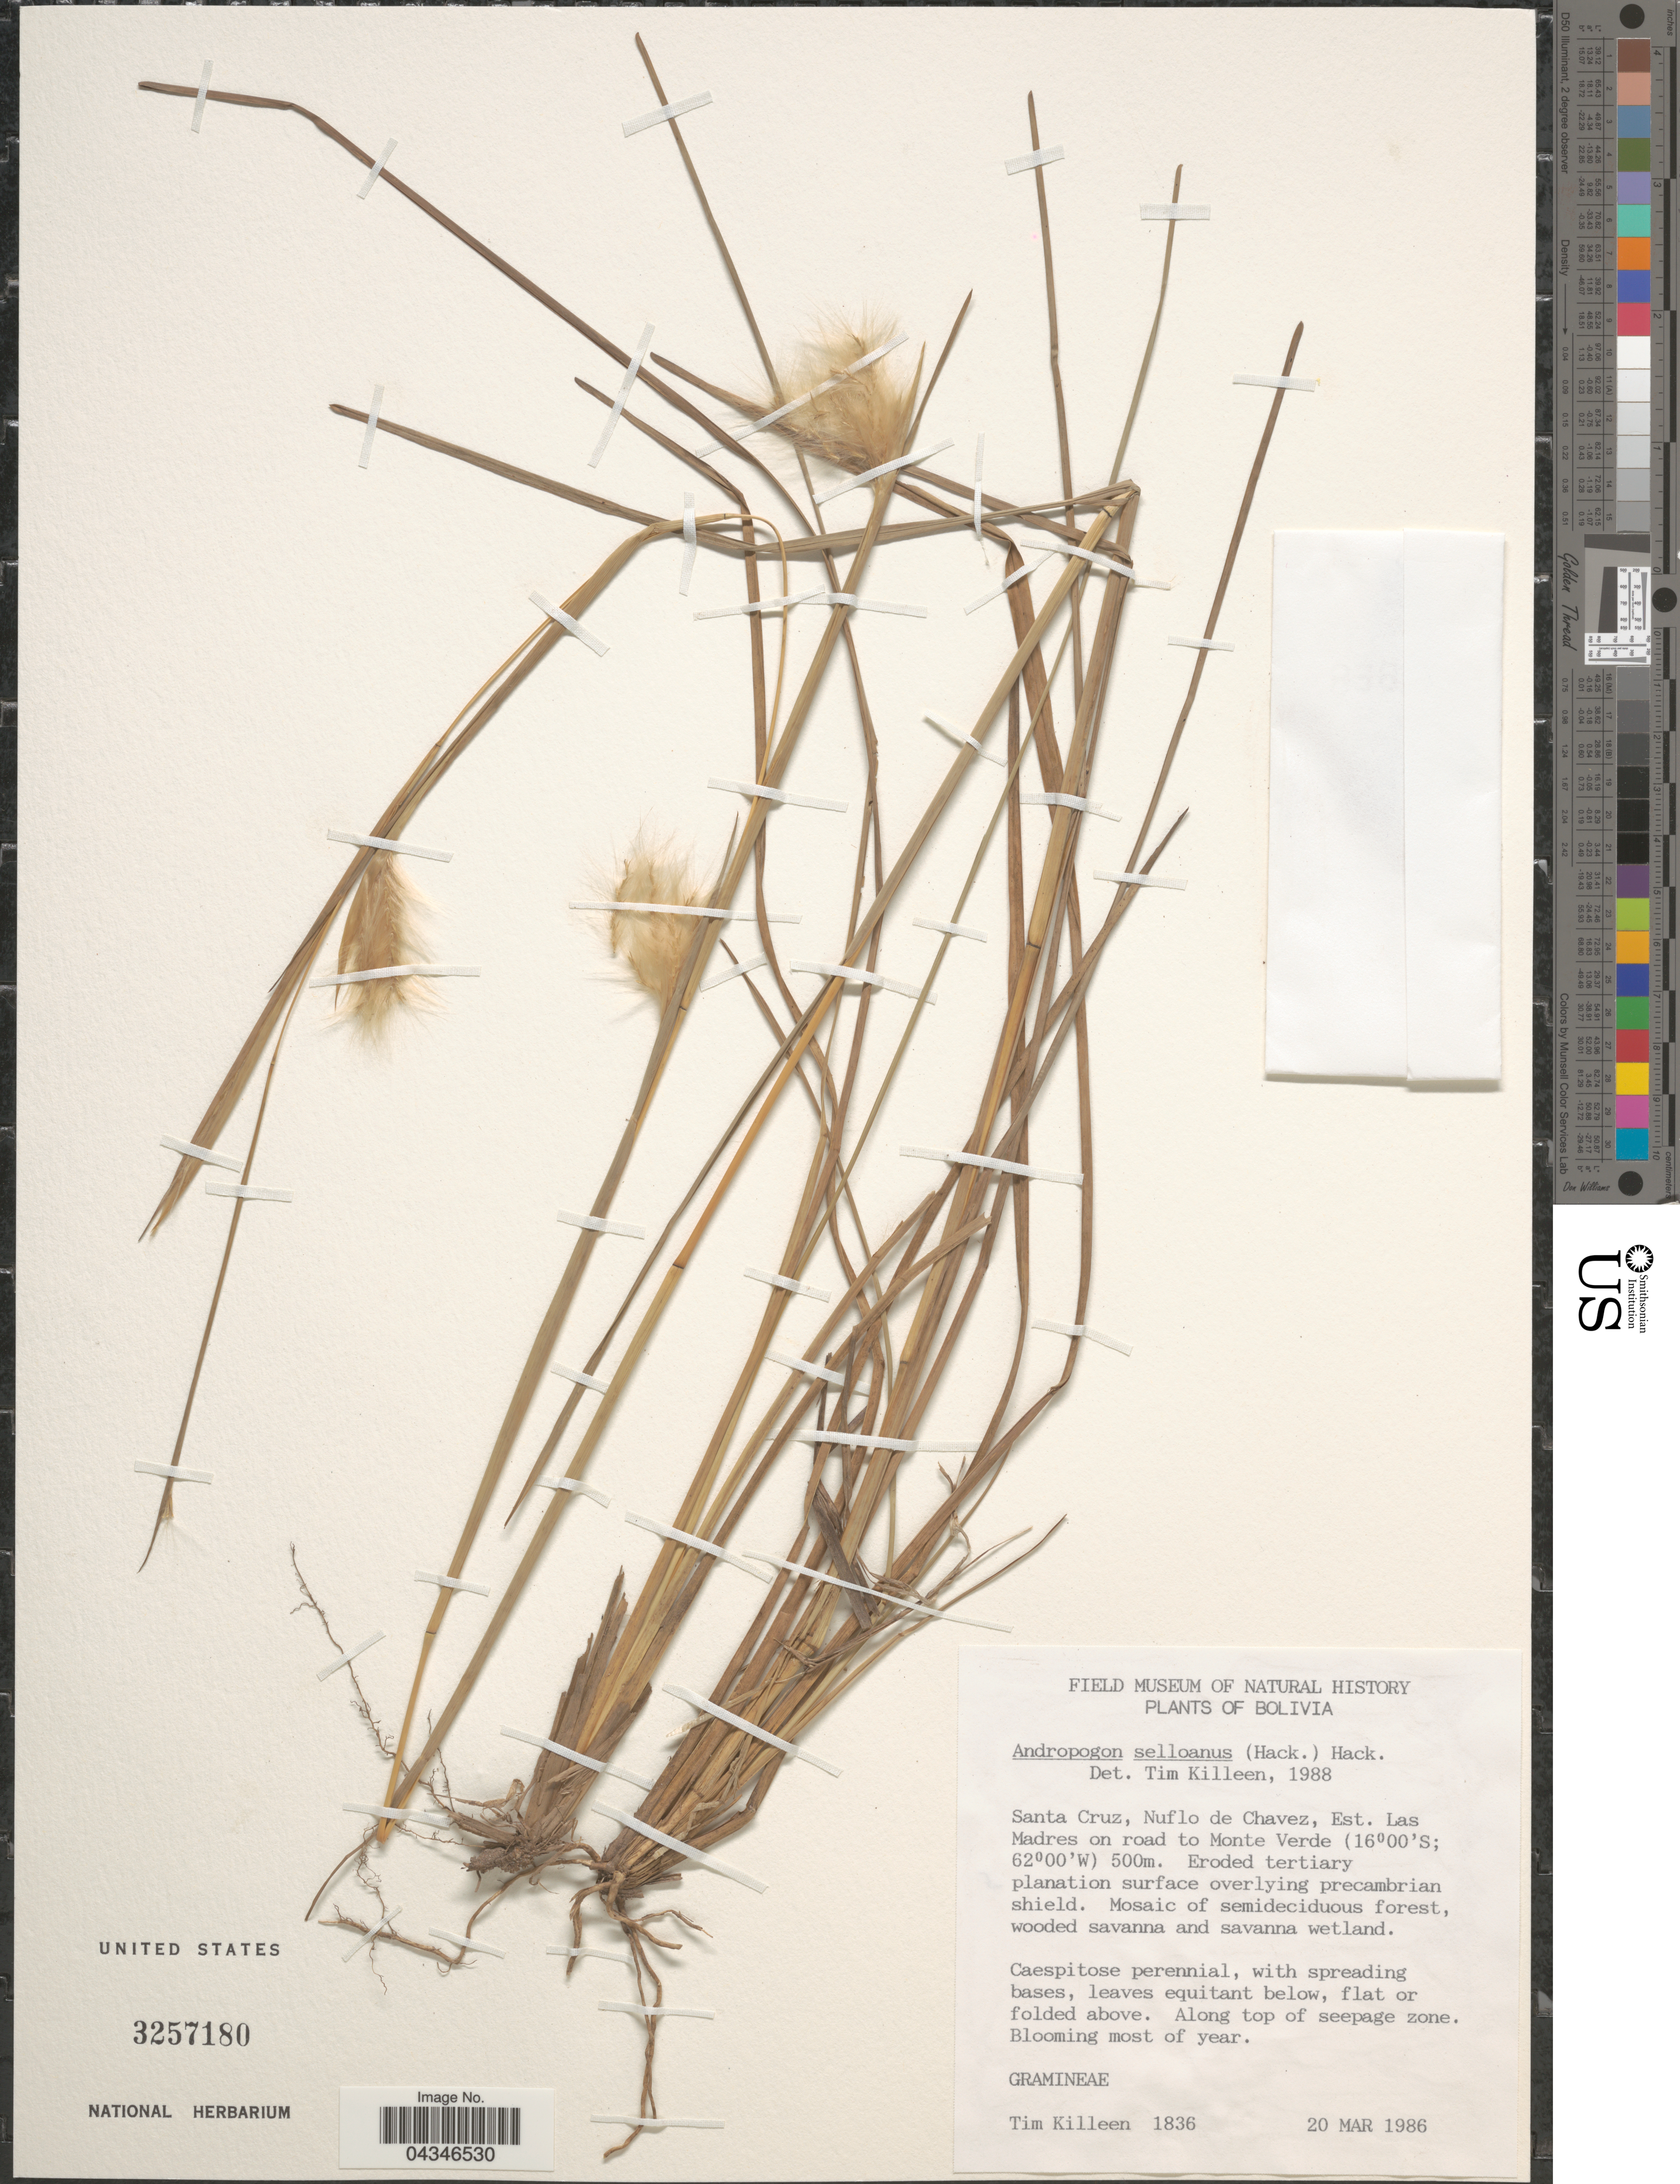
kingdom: Plantae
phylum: Tracheophyta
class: Liliopsida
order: Poales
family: Poaceae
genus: Andropogon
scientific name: Andropogon selloanus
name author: (Hack.) Hack.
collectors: T. J. Killeen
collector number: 1836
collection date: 1986-03-20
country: Bolivia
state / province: Santa Cruz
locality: Nuflo de Chavez, Est. Las Madres on road to Monte Verde.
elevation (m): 500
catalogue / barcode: US 3257180